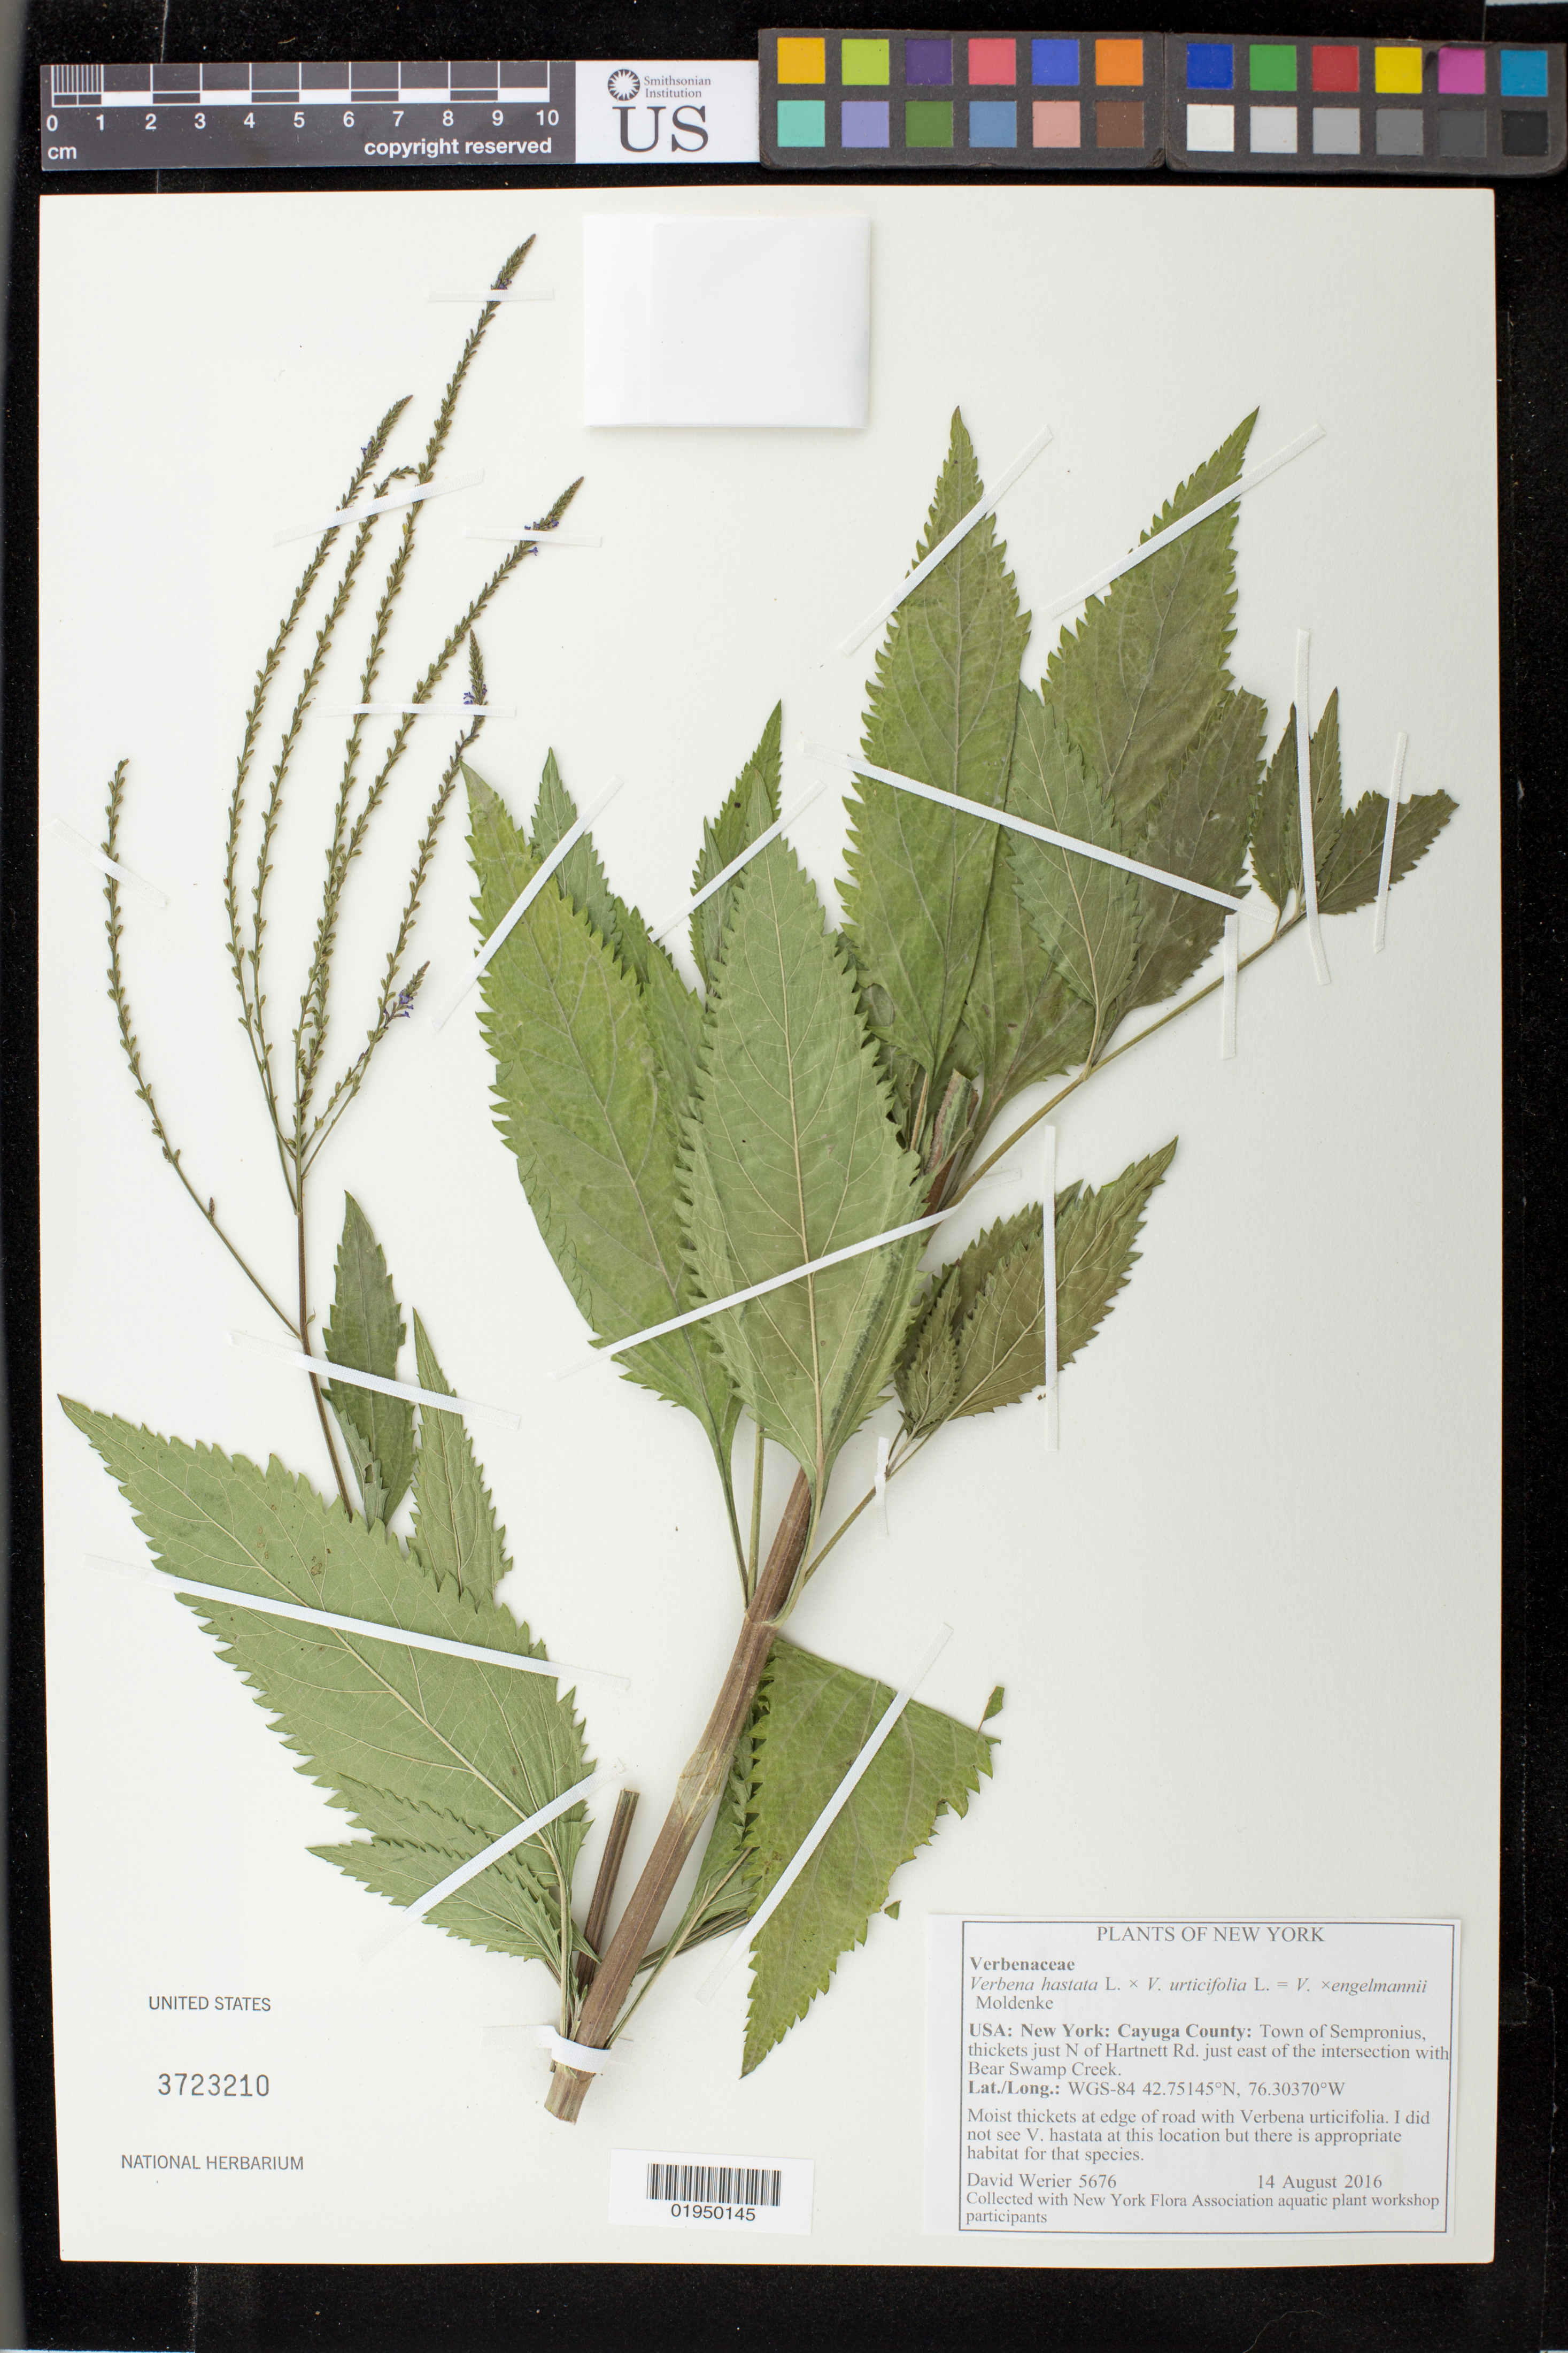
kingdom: Plantae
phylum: Tracheophyta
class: Magnoliopsida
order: Lamiales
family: Verbenaceae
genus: Verbena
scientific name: Verbena x engelmannii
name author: L.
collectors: D. Werier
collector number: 5676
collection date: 2016-08-14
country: United States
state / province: New York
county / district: Cayuga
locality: thickets just N of Hartnett Rd. jest east of the intersection with Bear Swamp Creek.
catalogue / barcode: US 3723210